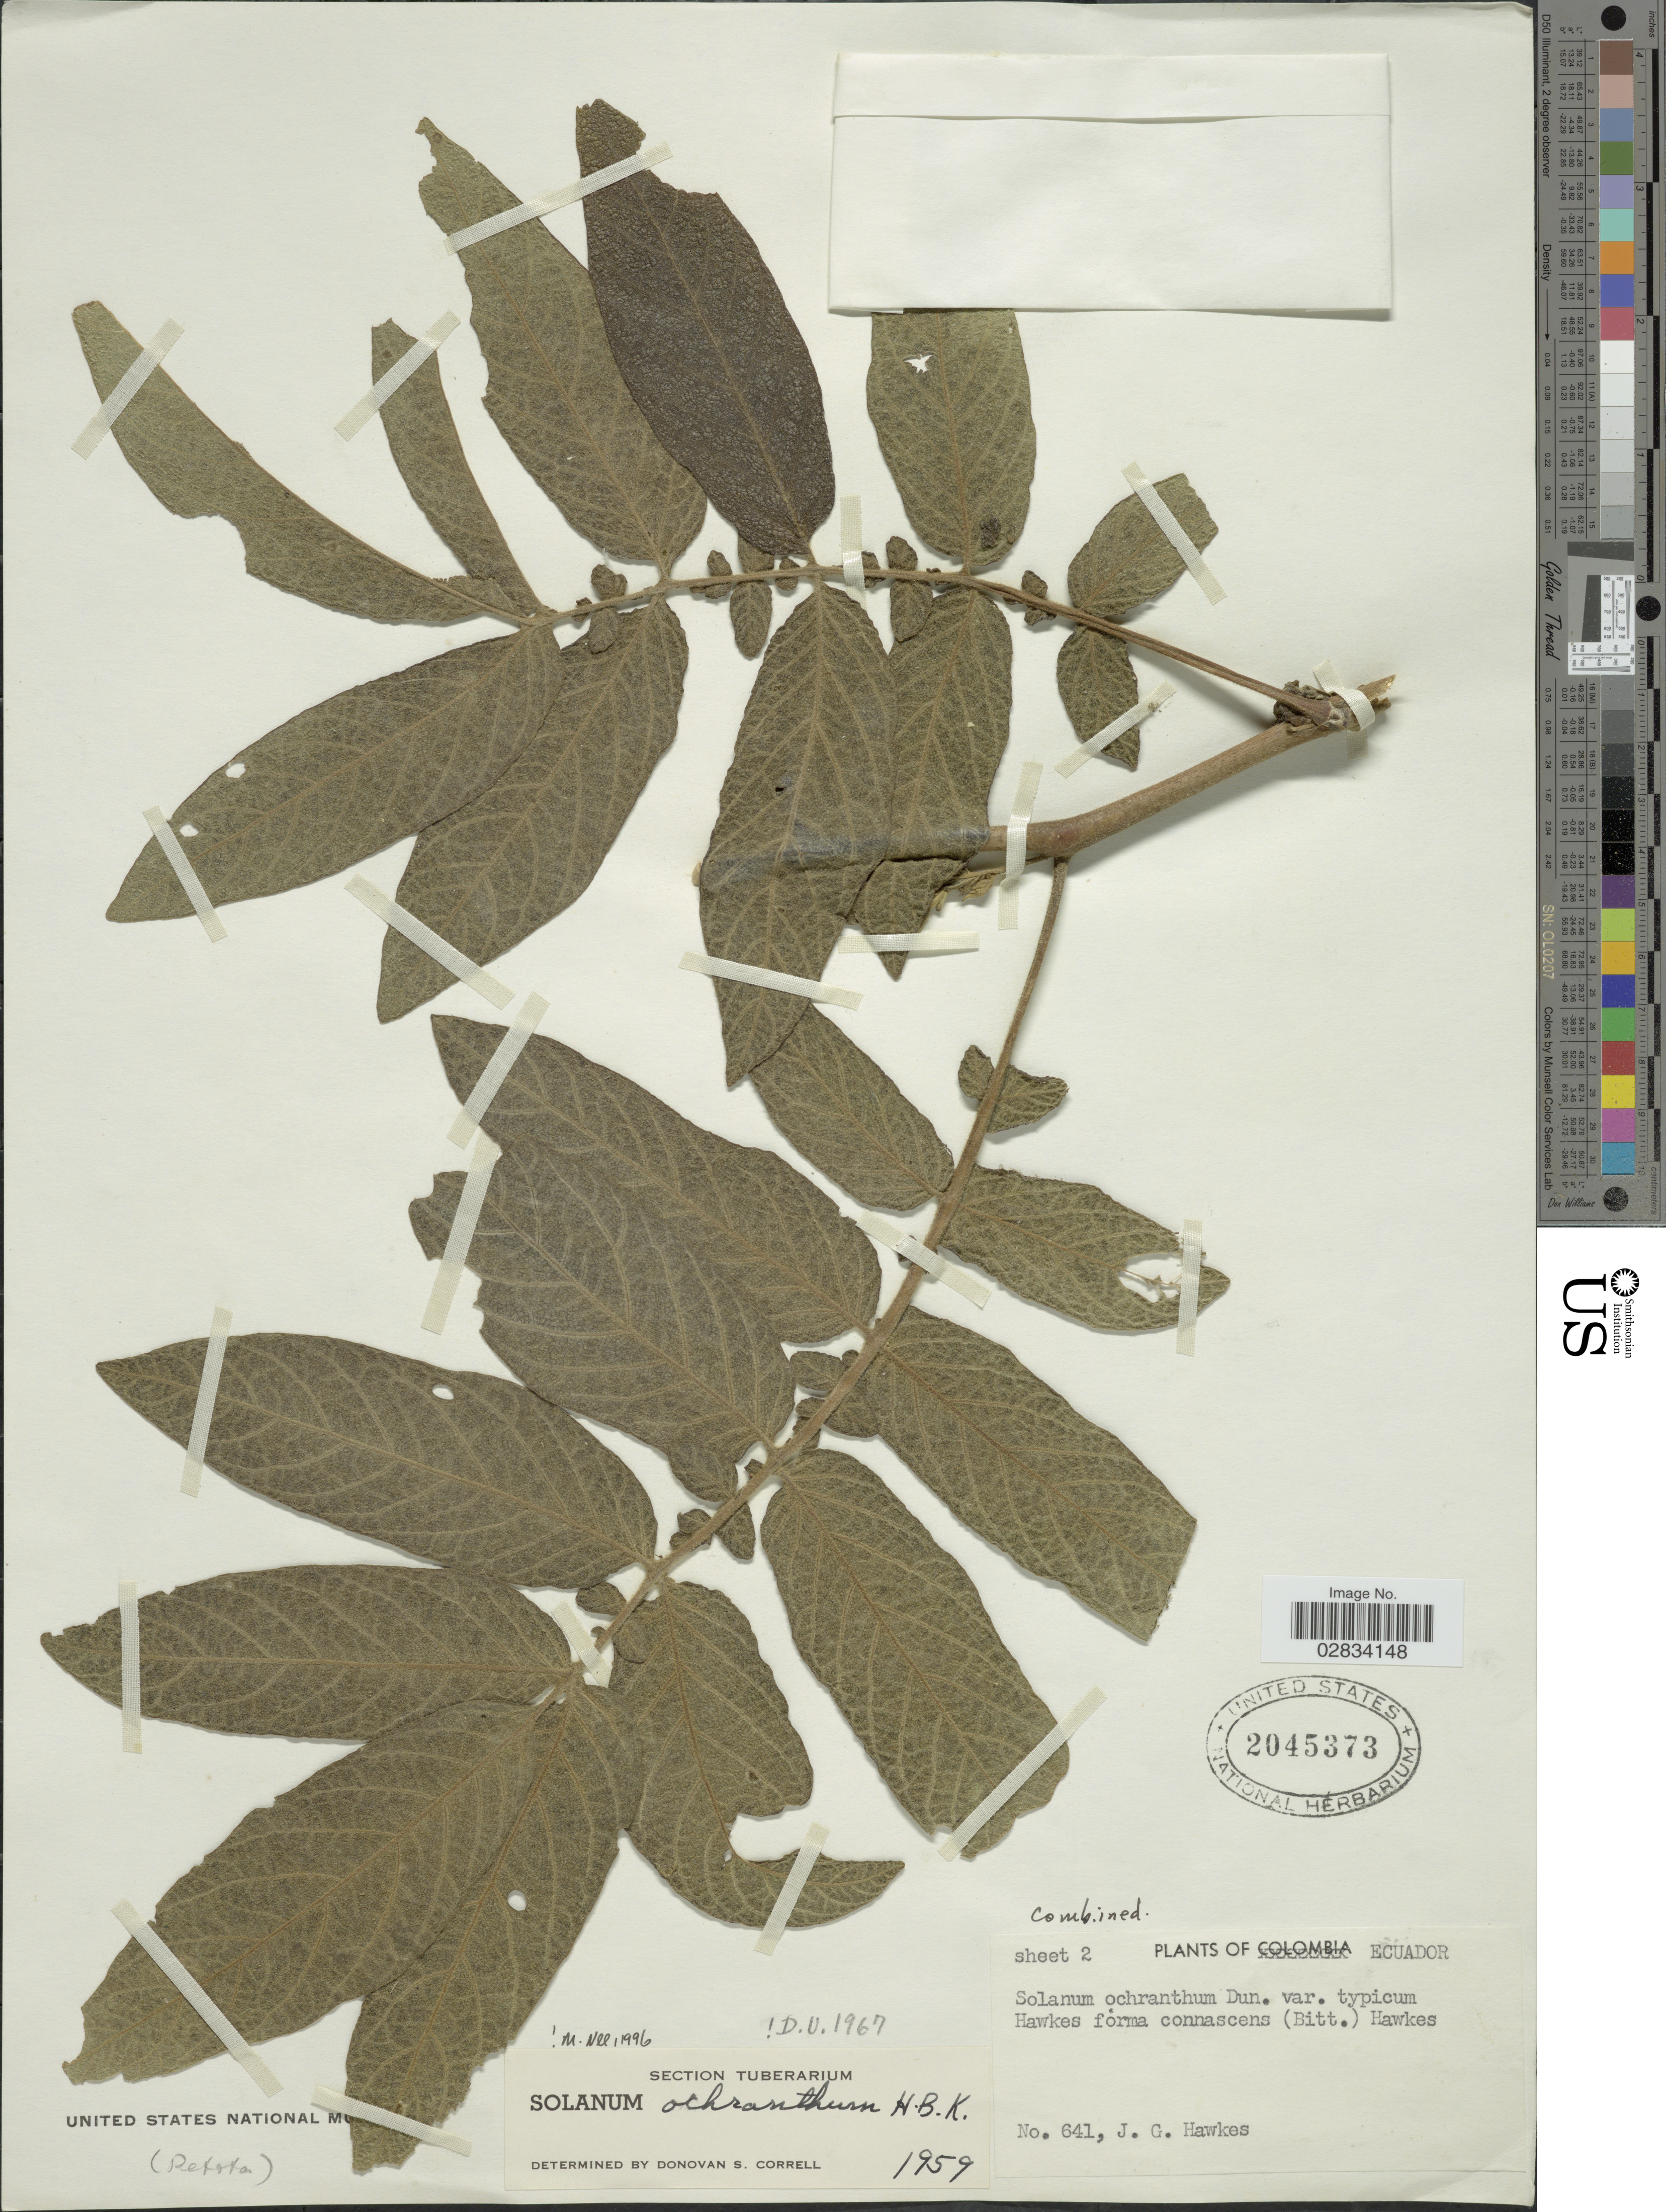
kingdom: Plantae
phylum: Tracheophyta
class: Magnoliopsida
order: Solanales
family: Solanaceae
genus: Solanum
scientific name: Solanum ochranthum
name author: Dunal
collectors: J. Hawkes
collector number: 641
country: Ecuador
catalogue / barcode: US 2045373